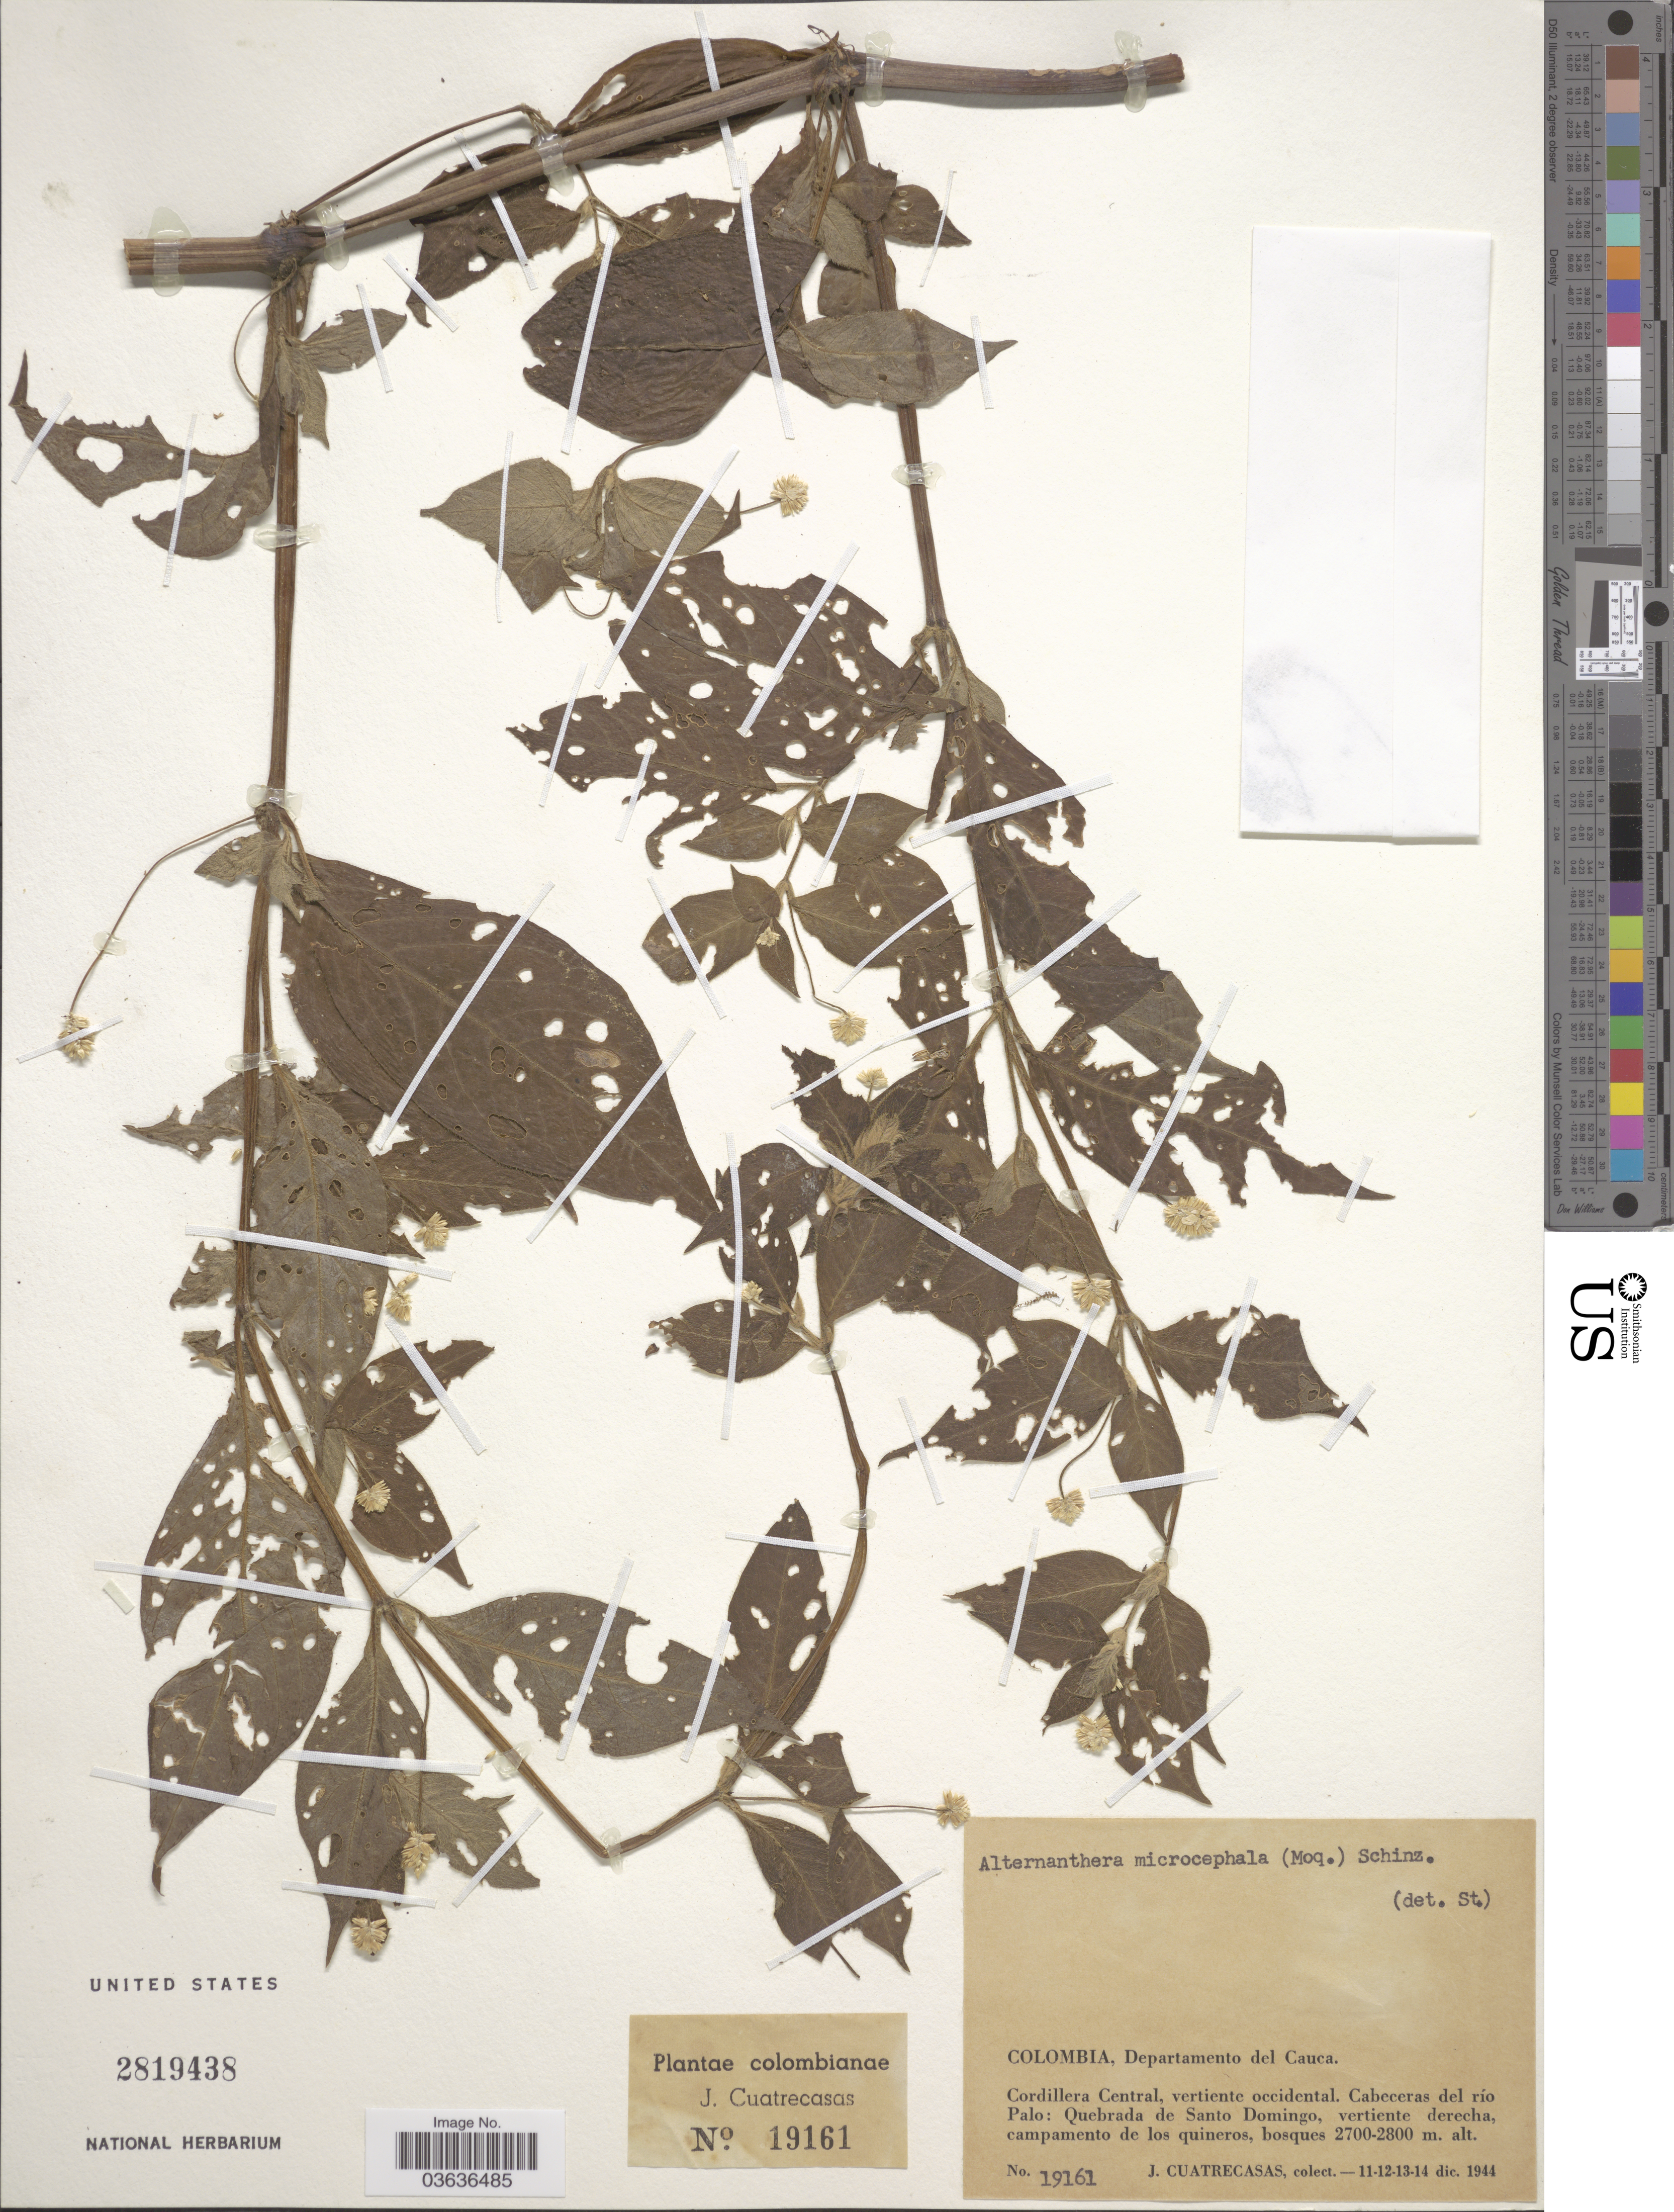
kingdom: Plantae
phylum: Tracheophyta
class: Magnoliopsida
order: Caryophyllales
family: Amaranthaceae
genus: Alternanthera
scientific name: Alternanthera microcephala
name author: (Moq.) Schinz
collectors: J. Cuatrecasas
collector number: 19161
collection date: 1944-12-11/1944-12-14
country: Colombia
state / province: Cauca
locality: Departamento del Cauca. Cordillera Central, vertiente occidental. Cabeceras del río Palo: Quebrada de Santo Domingo, vertiente derecha, campamento de los quineros.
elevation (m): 2700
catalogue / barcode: US 2819438